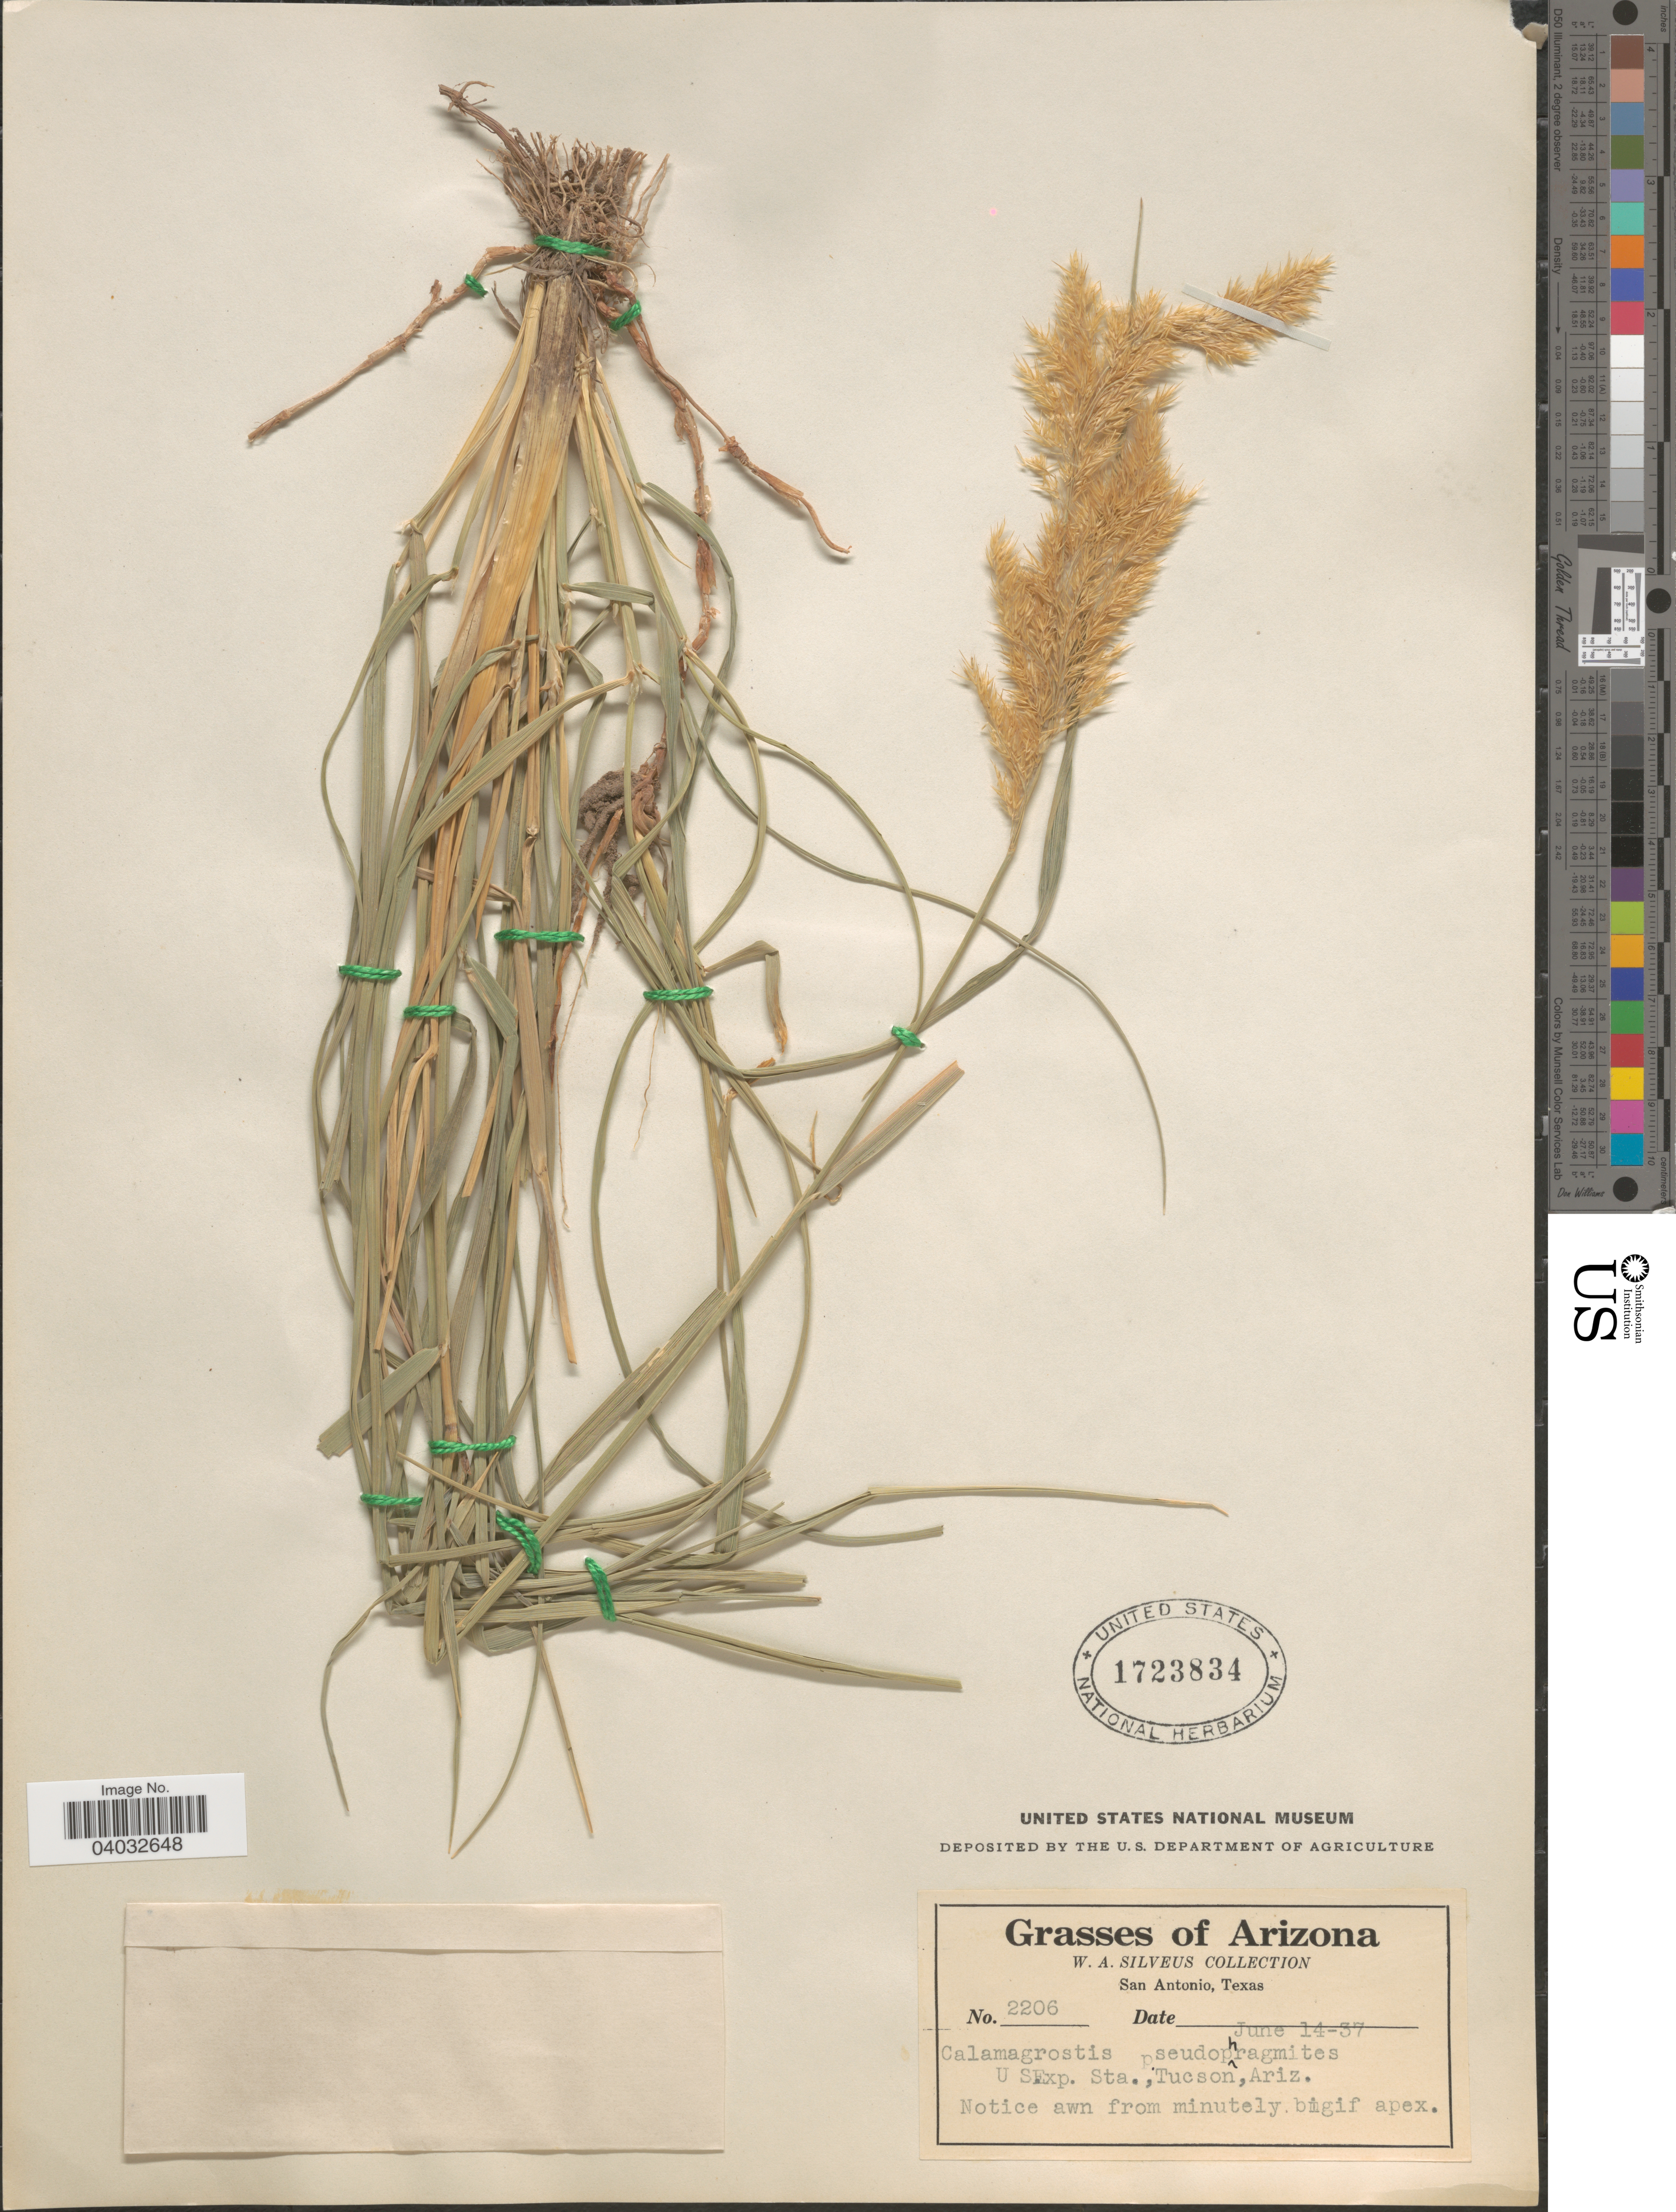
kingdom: Plantae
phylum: Tracheophyta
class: Liliopsida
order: Poales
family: Poaceae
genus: Calamagrostis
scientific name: Calamagrostis pseudophragmites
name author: (Haller f.) Koeler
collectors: W. Silveus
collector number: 2206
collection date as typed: Transcribed d/m/y: 14/6/37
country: United States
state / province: Arizona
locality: U. S. Expt. Sta., Tucson.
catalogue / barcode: US 1723834